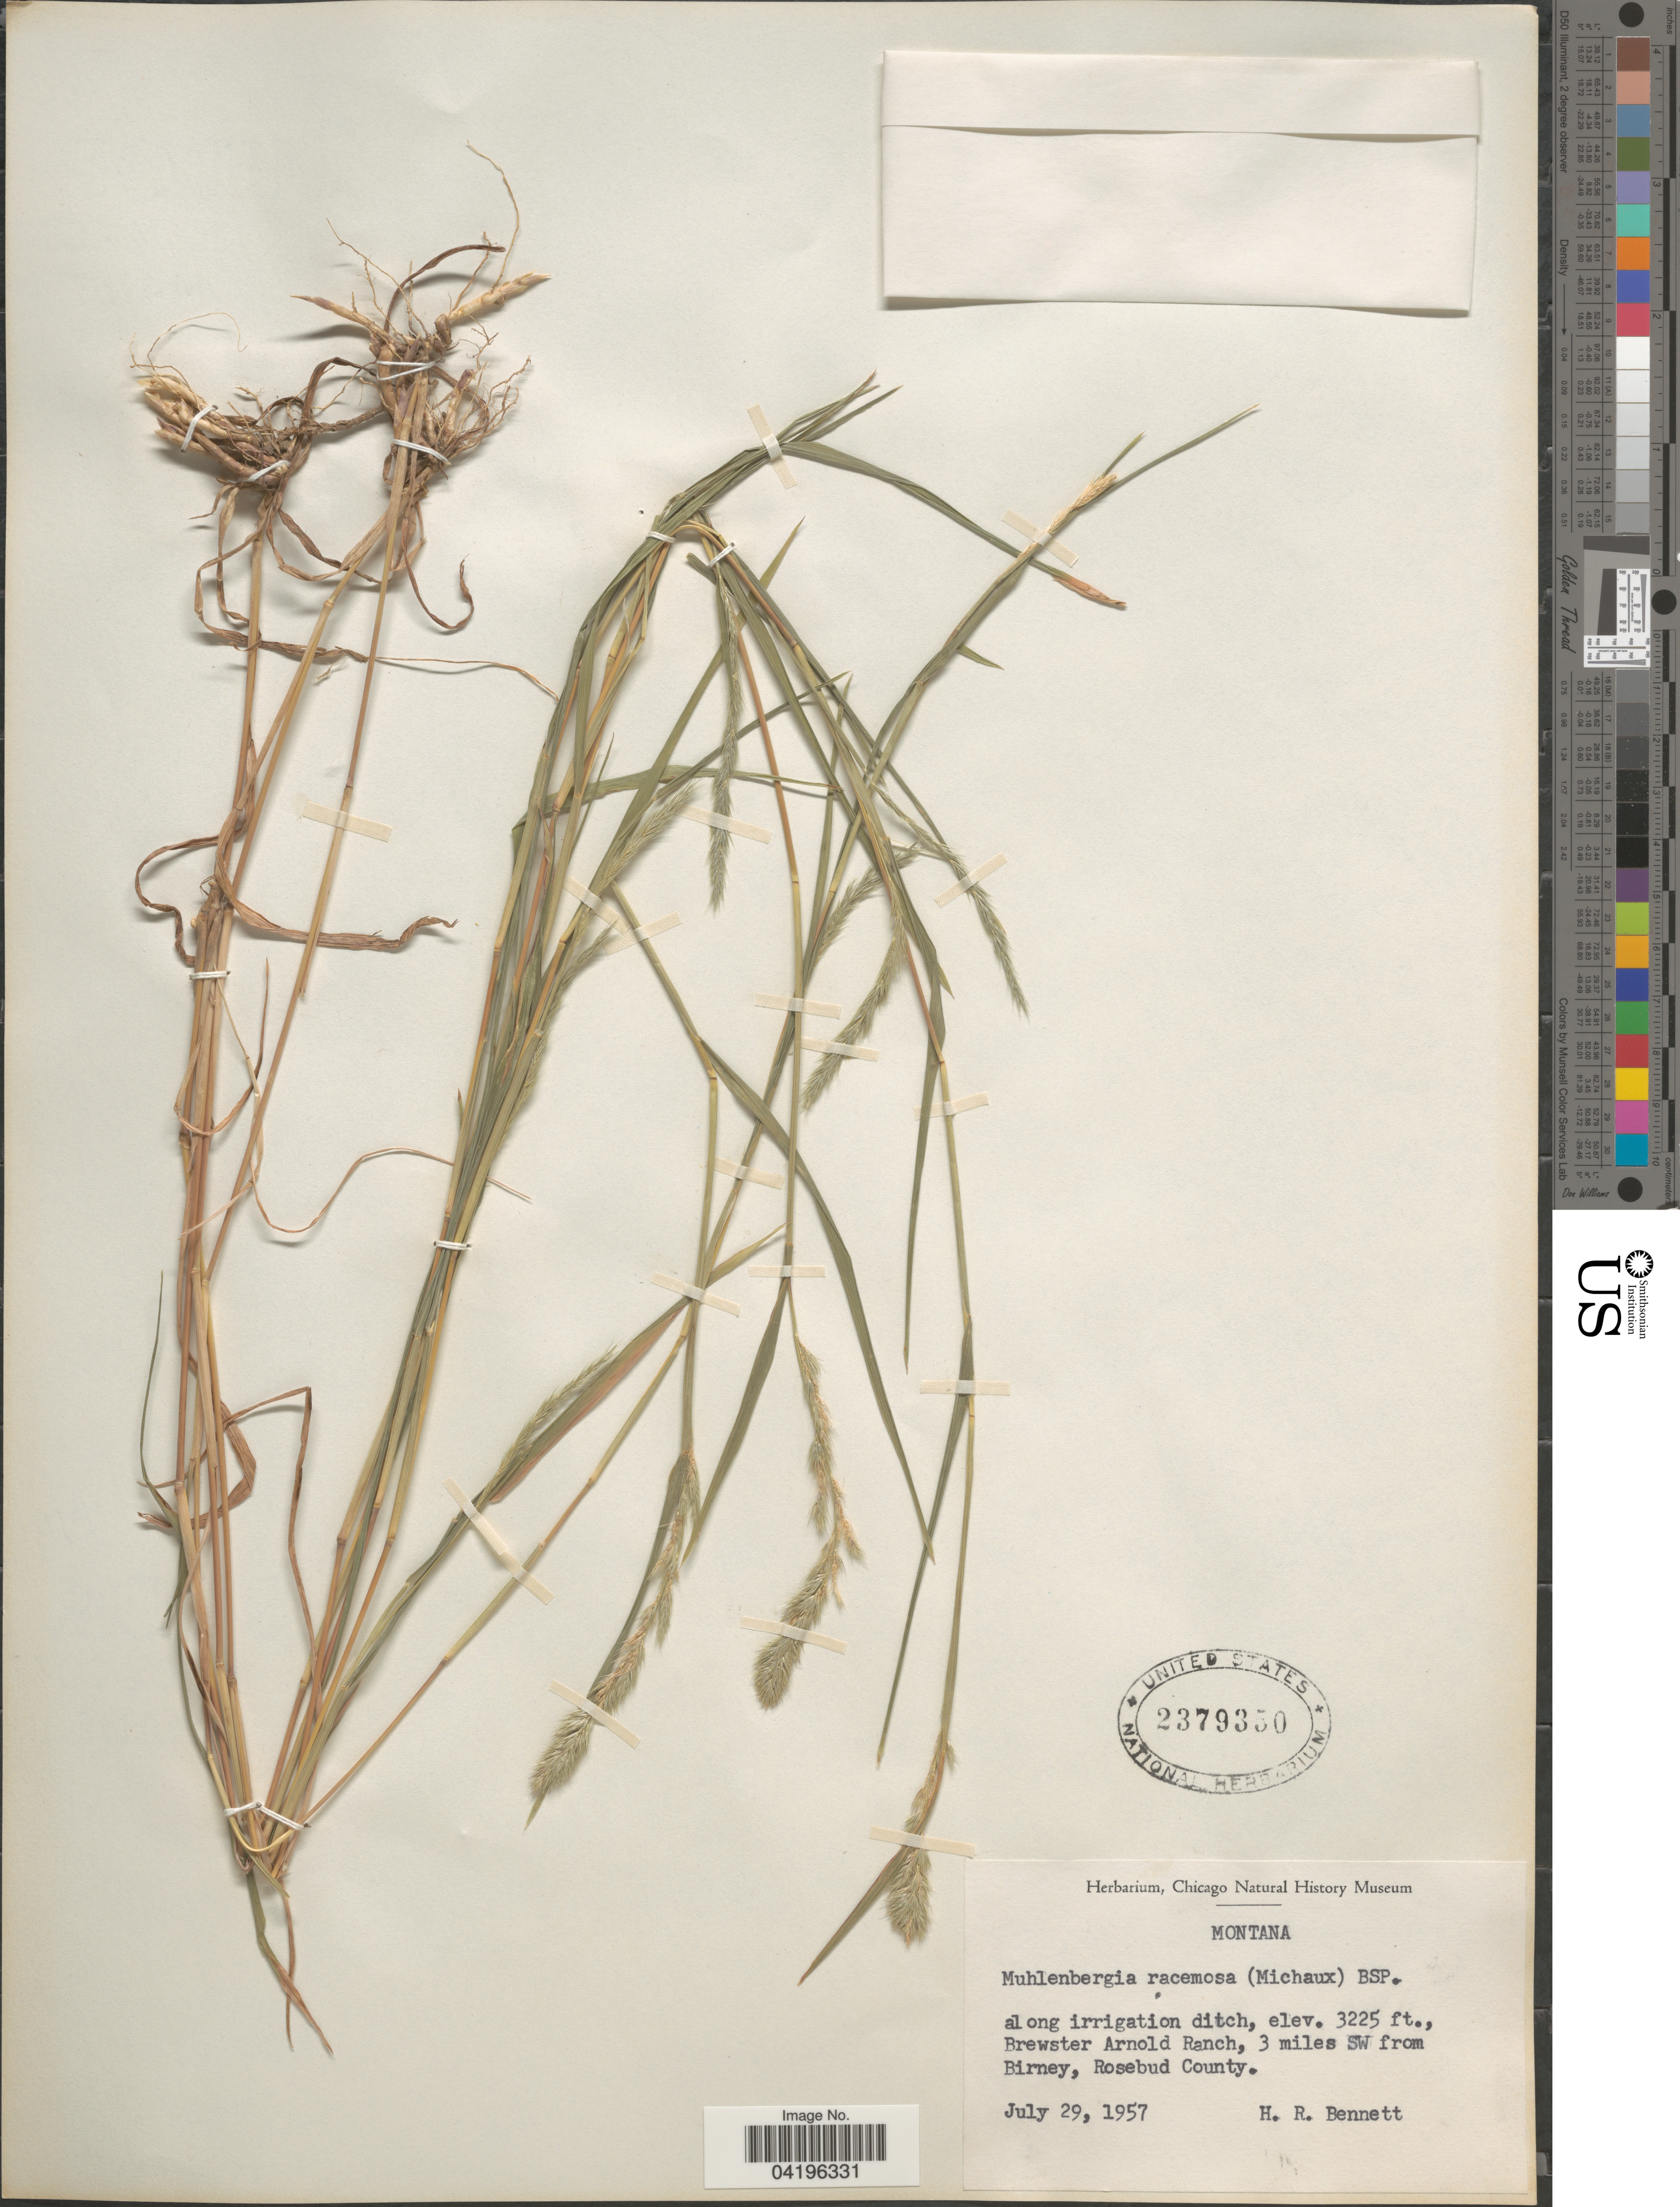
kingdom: Plantae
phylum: Tracheophyta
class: Liliopsida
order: Poales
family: Poaceae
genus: Muhlenbergia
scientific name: Muhlenbergia racemosa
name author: (Michx.) Britton et al.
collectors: H. R. Bennett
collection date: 1957-07-29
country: United States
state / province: Montana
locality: Along irrigation ditch, Brewster Arnold Ranch, 3 miles SW from Birney, Rosebud County.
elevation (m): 983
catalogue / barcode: US 2379350